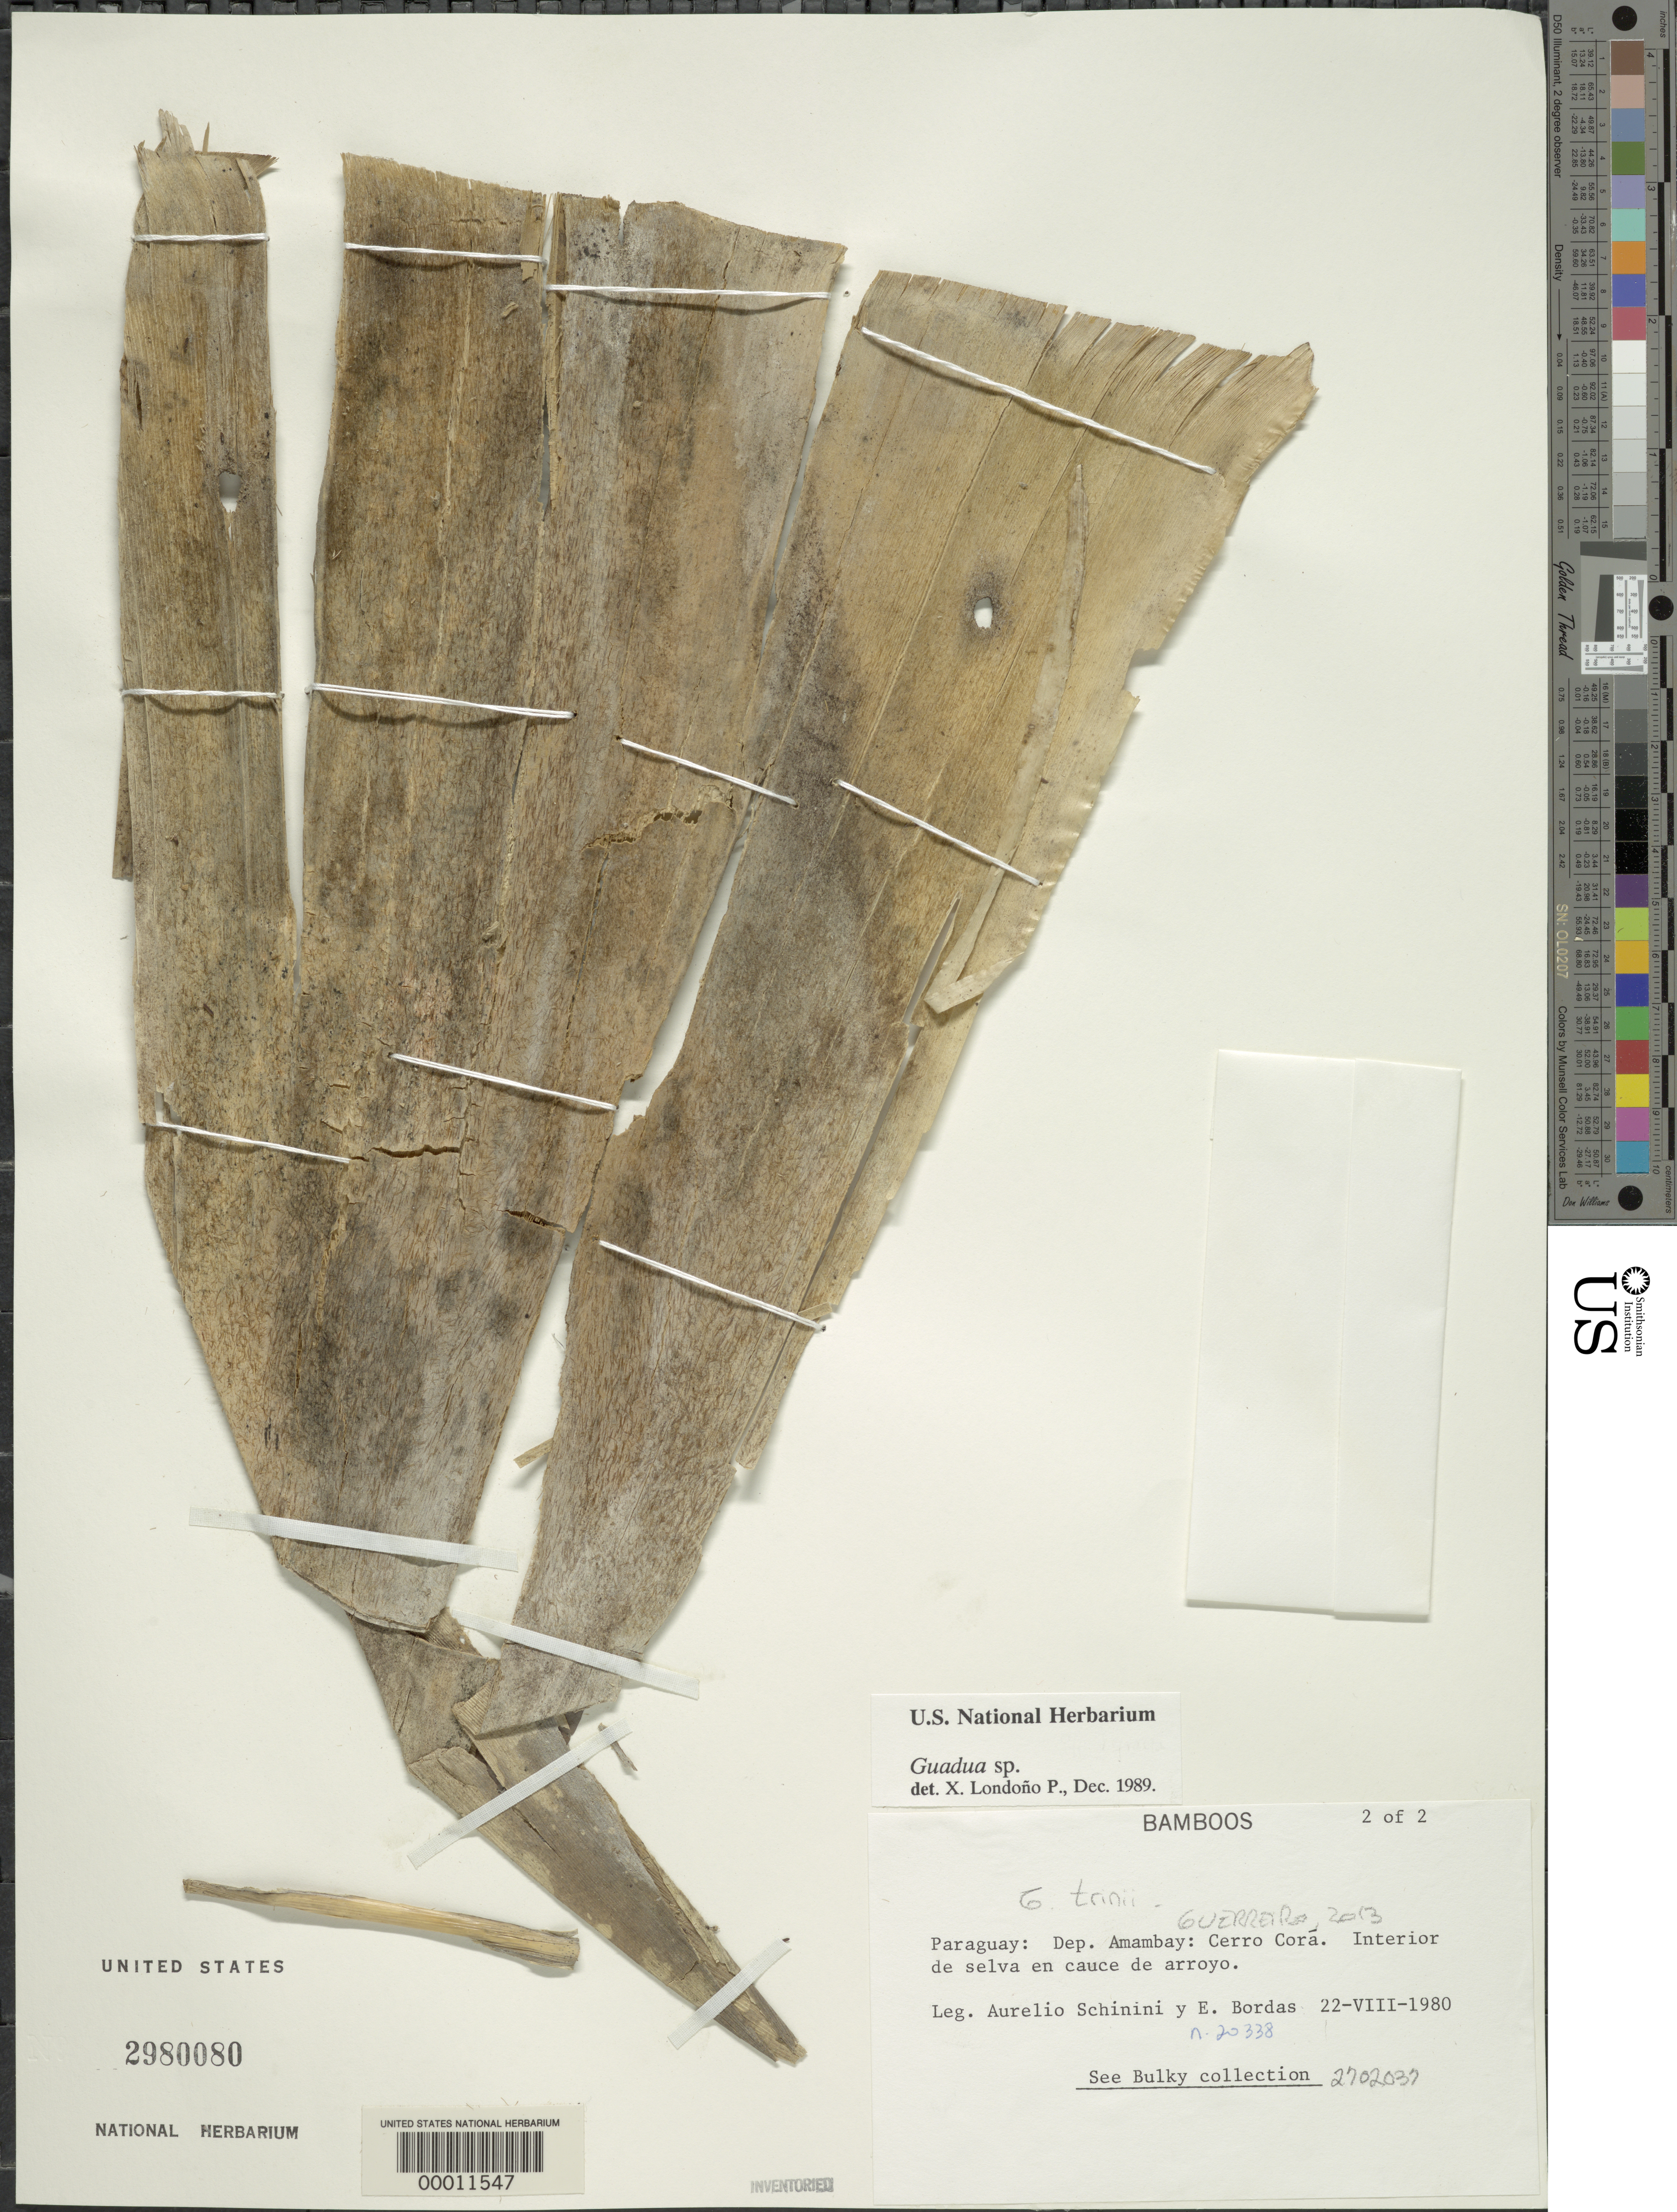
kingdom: Plantae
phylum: Tracheophyta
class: Liliopsida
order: Poales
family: Poaceae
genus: Guadua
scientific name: Guadua sp.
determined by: McMurchie, Elizabeth, (UNITED STATES)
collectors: A. Schinini & E. Bordas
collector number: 20338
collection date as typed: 22 Aug 1980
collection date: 1980-08-22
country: Paraguay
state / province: Amambay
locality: Cerro Cora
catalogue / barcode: US 2980080